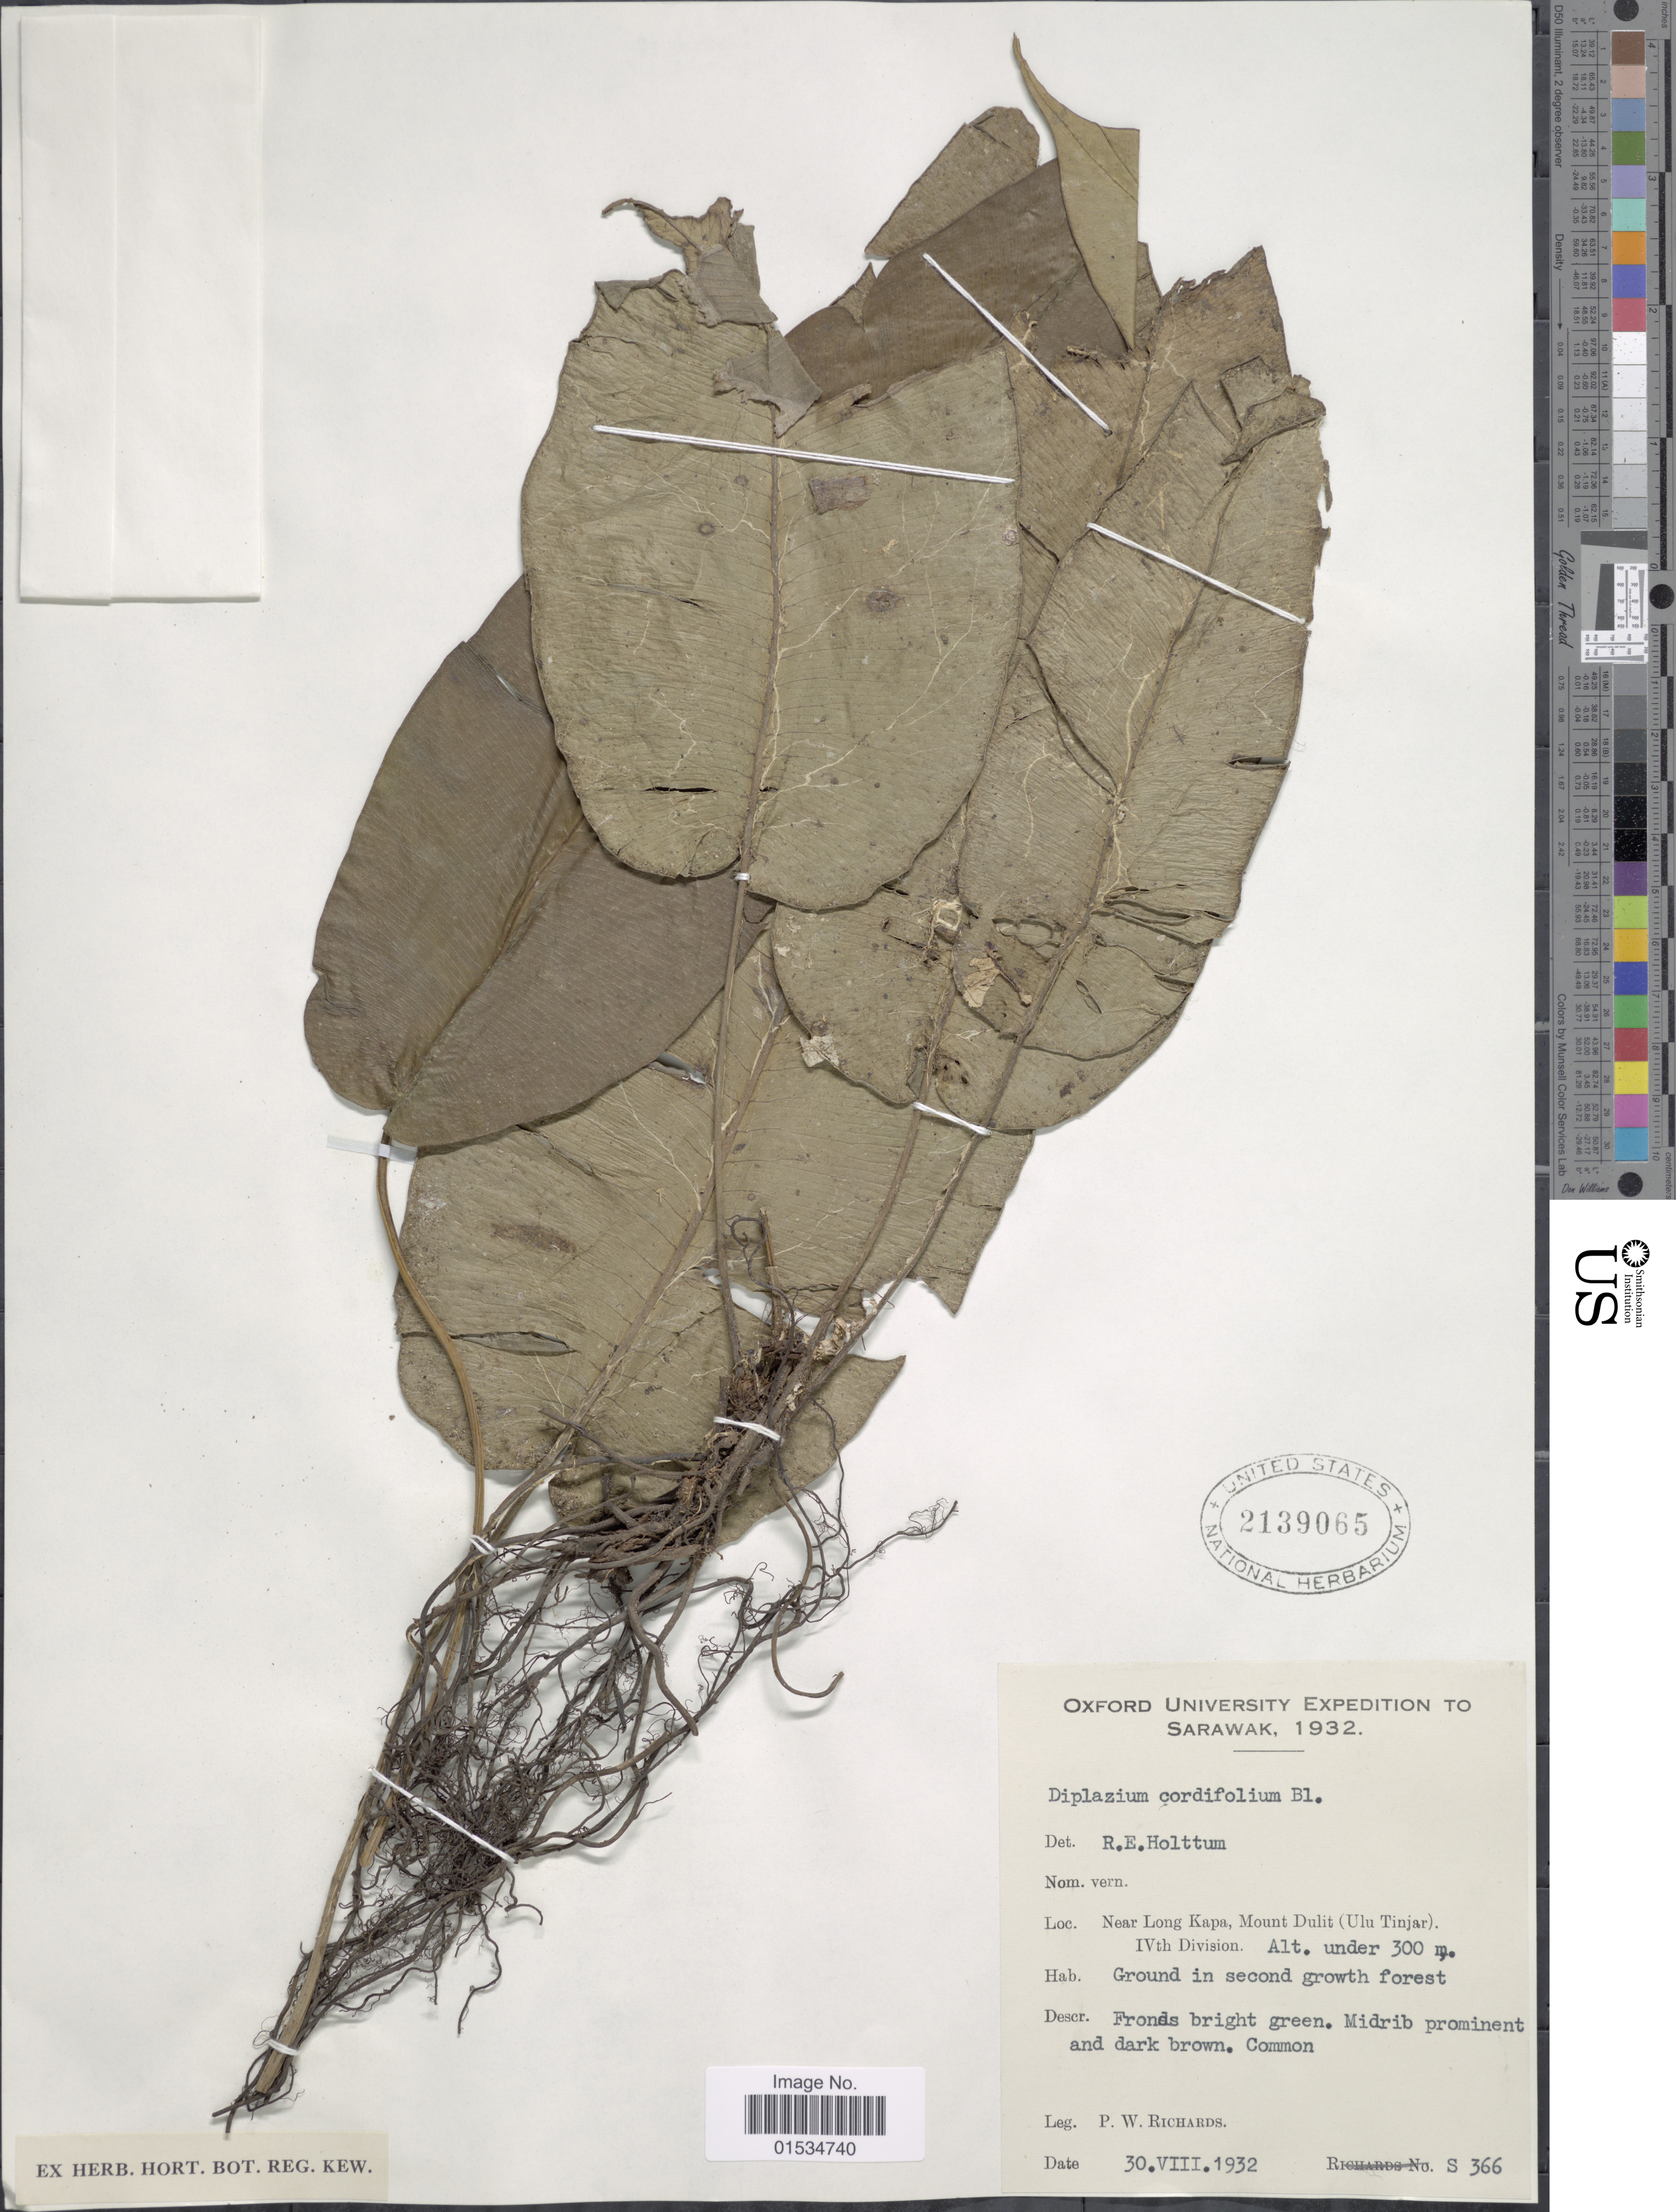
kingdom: Plantae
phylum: Tracheophyta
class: Polypodiopsida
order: Polypodiales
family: Athyriaceae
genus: Diplazium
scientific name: Diplazium cordifolium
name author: Blume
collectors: P. Richards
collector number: S 366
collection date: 1932-08-30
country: Malaysia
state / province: Sarawak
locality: Near Long Kapa, Mount Dulit (Ulu Tinjar) IVth Division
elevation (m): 300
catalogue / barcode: US 2139065